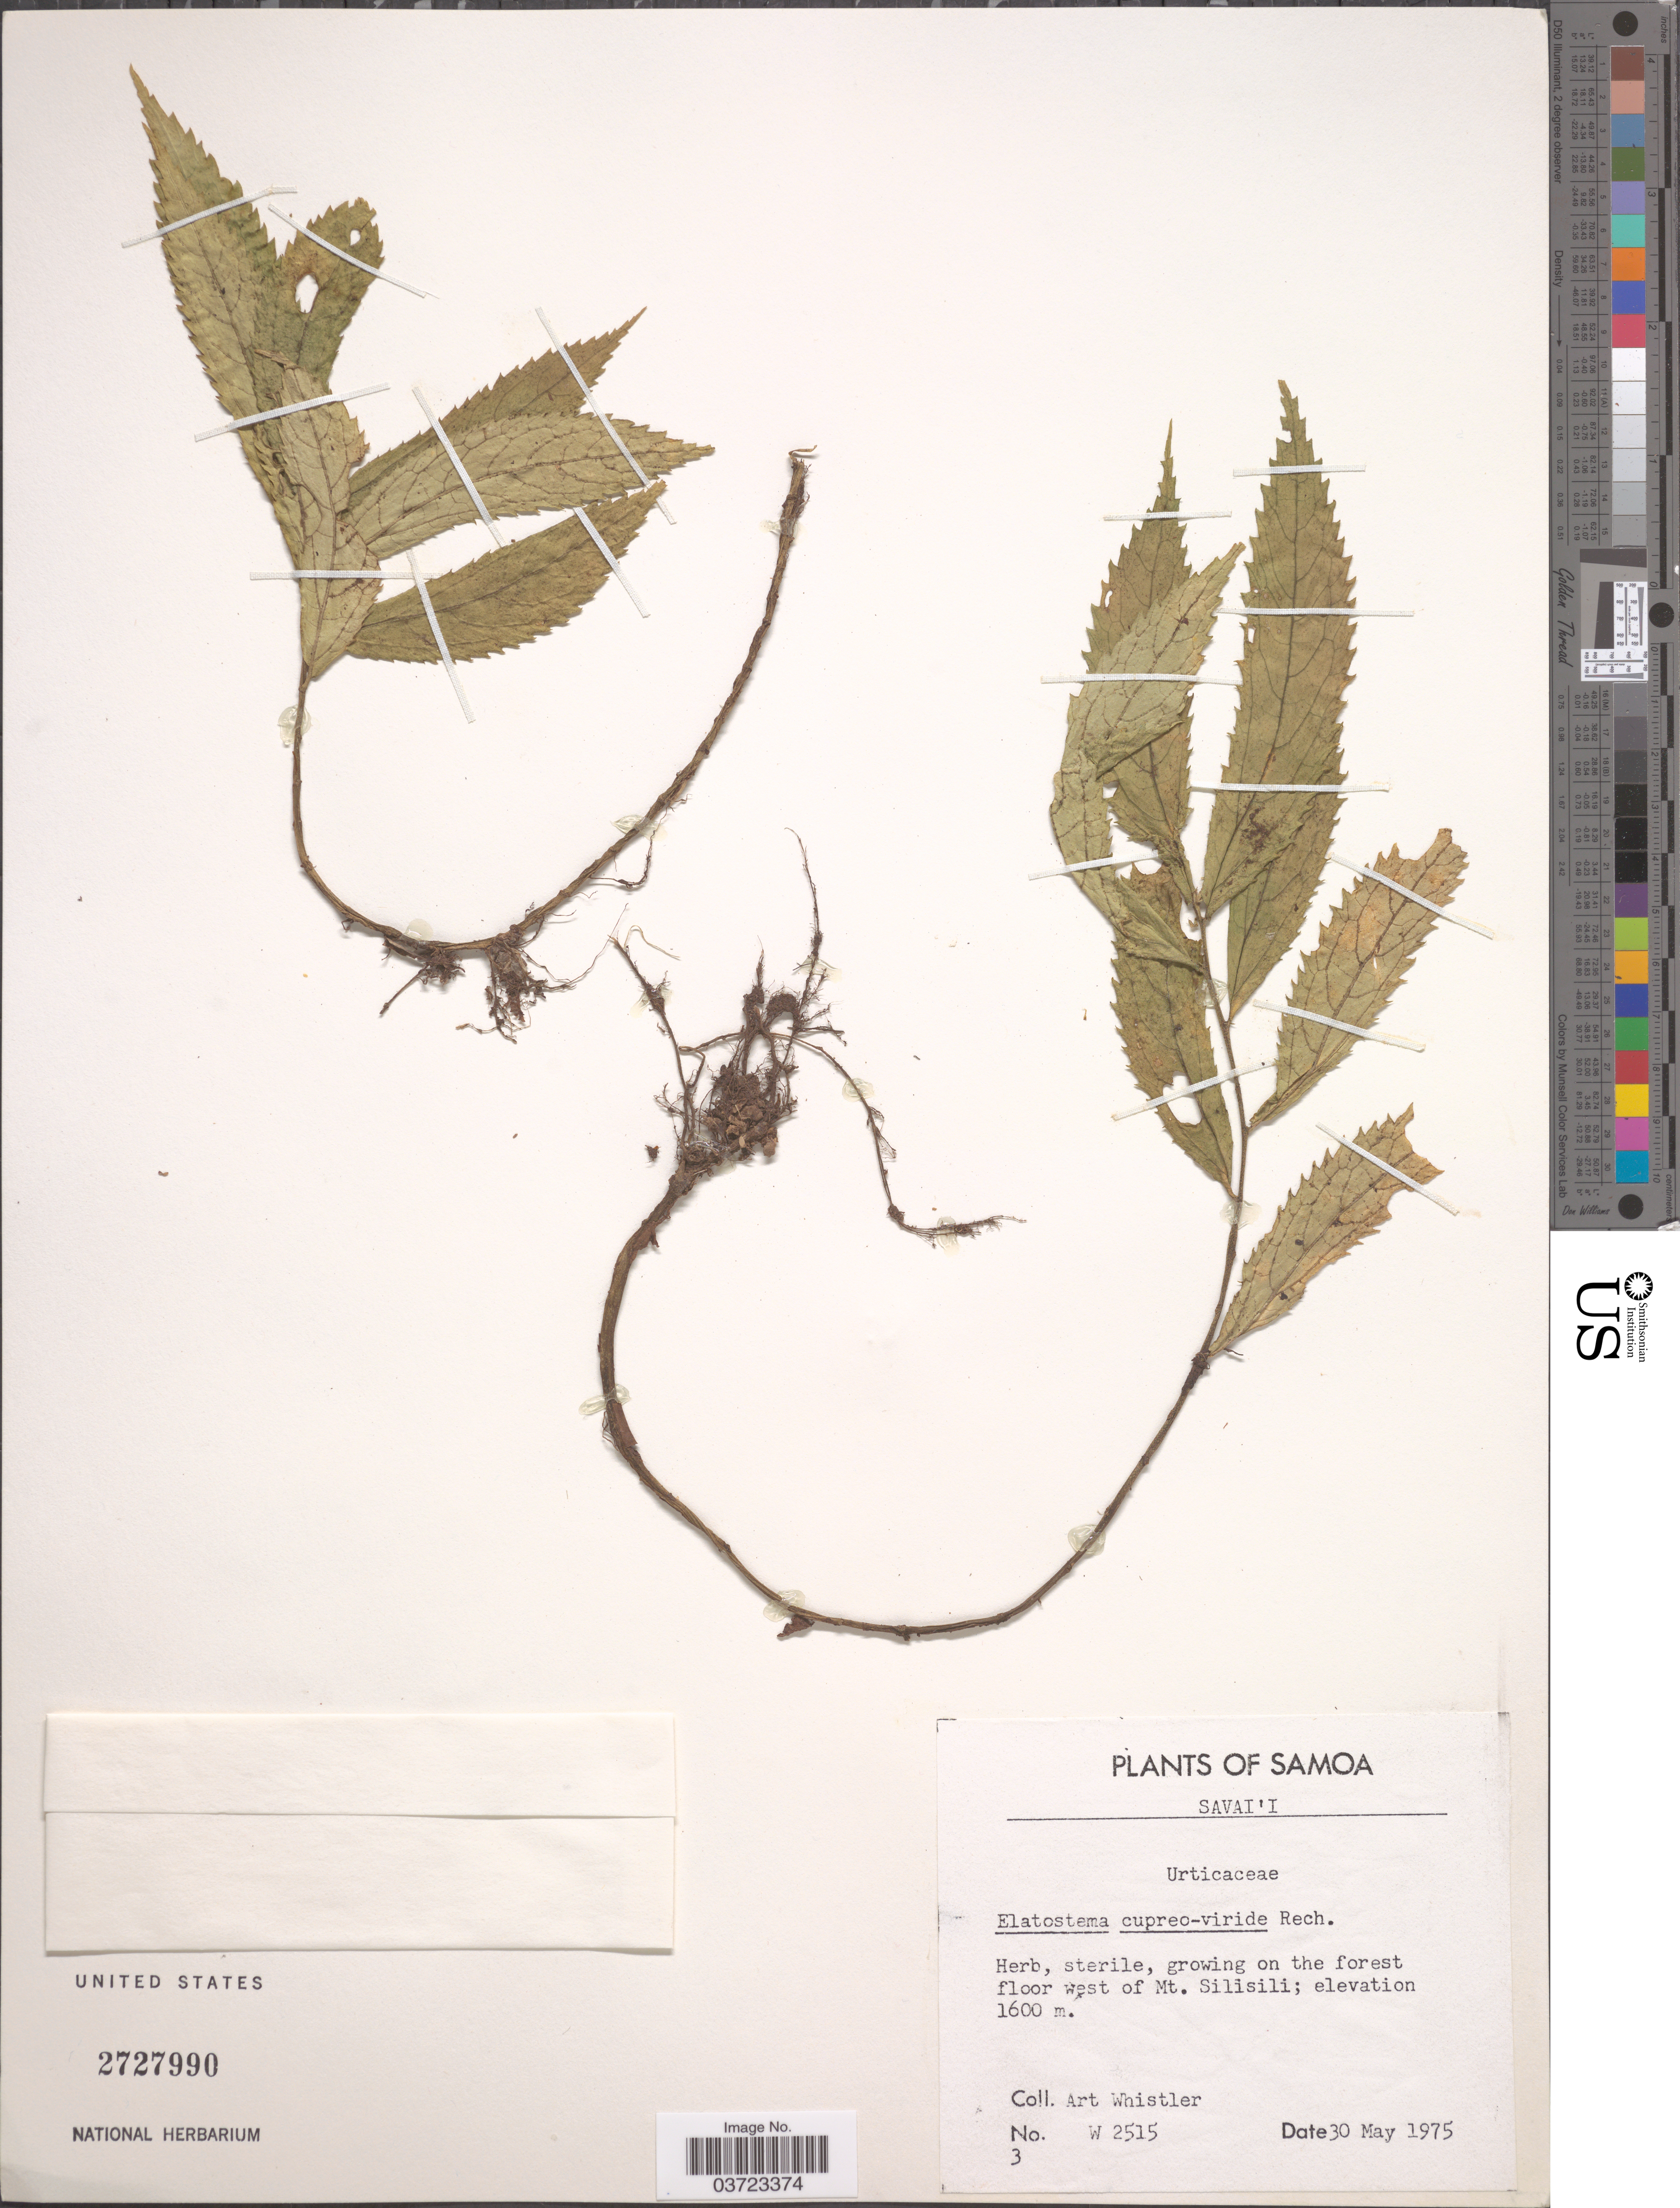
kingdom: Plantae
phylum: Tracheophyta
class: Magnoliopsida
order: Rosales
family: Urticaceae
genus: Elatostema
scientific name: Elatostema cupreoviride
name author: Rech.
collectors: A. Whistler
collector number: W2515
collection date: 1975-05-30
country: Samoa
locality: Samoa. Savai'i. On the forest floor west of Mt. Silisili.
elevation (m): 1600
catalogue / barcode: US 2727990